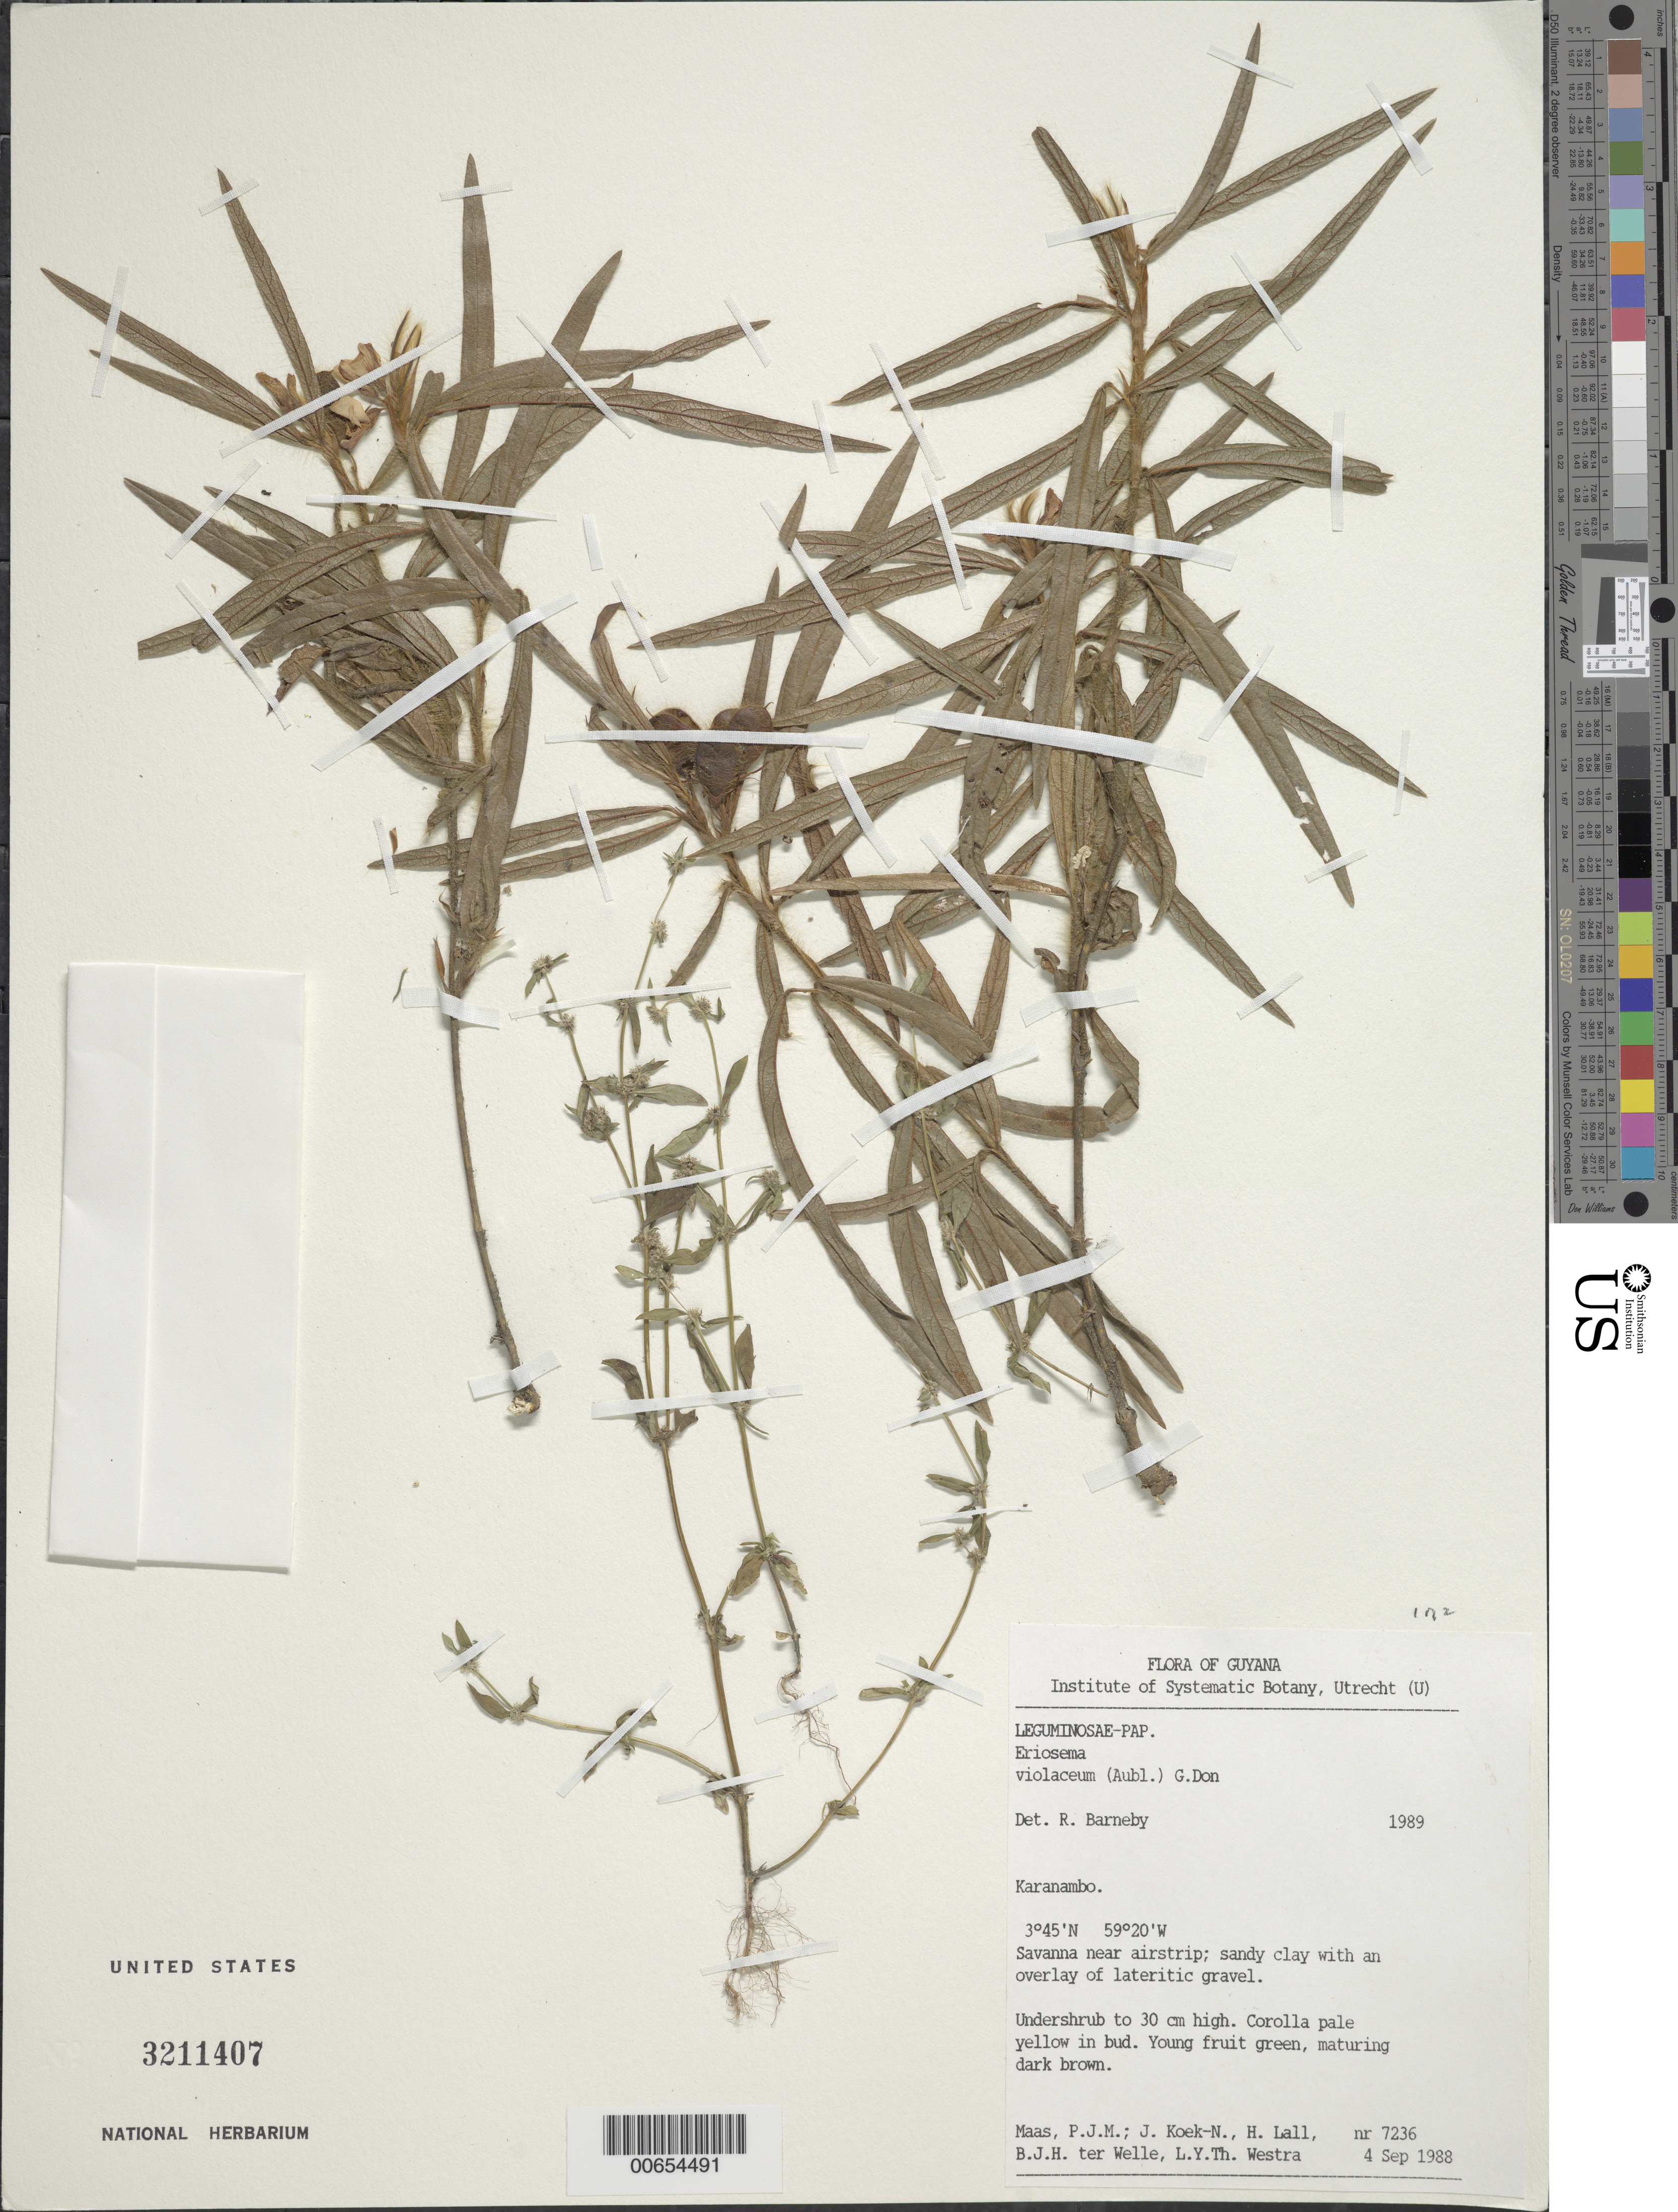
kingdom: Plantae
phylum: Tracheophyta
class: Magnoliopsida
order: Fabales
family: Fabaceae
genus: Eriosema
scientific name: Eriosema violaceum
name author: (Aubl.) G. Don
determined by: Barneby, Rupert C., (NY)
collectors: P. Maas, J. Koek-Noorman, H. Lall, B. Welle & L. Y. T. Westra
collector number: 7236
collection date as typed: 4-Sep-88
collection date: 1988-09-04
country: Guyana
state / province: U. Takutu-U. Essequibo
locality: Karanambo, savanna near airstrip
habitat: Savanna, sandy clay with an overlay of lateitic gravel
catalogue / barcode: US 3211407